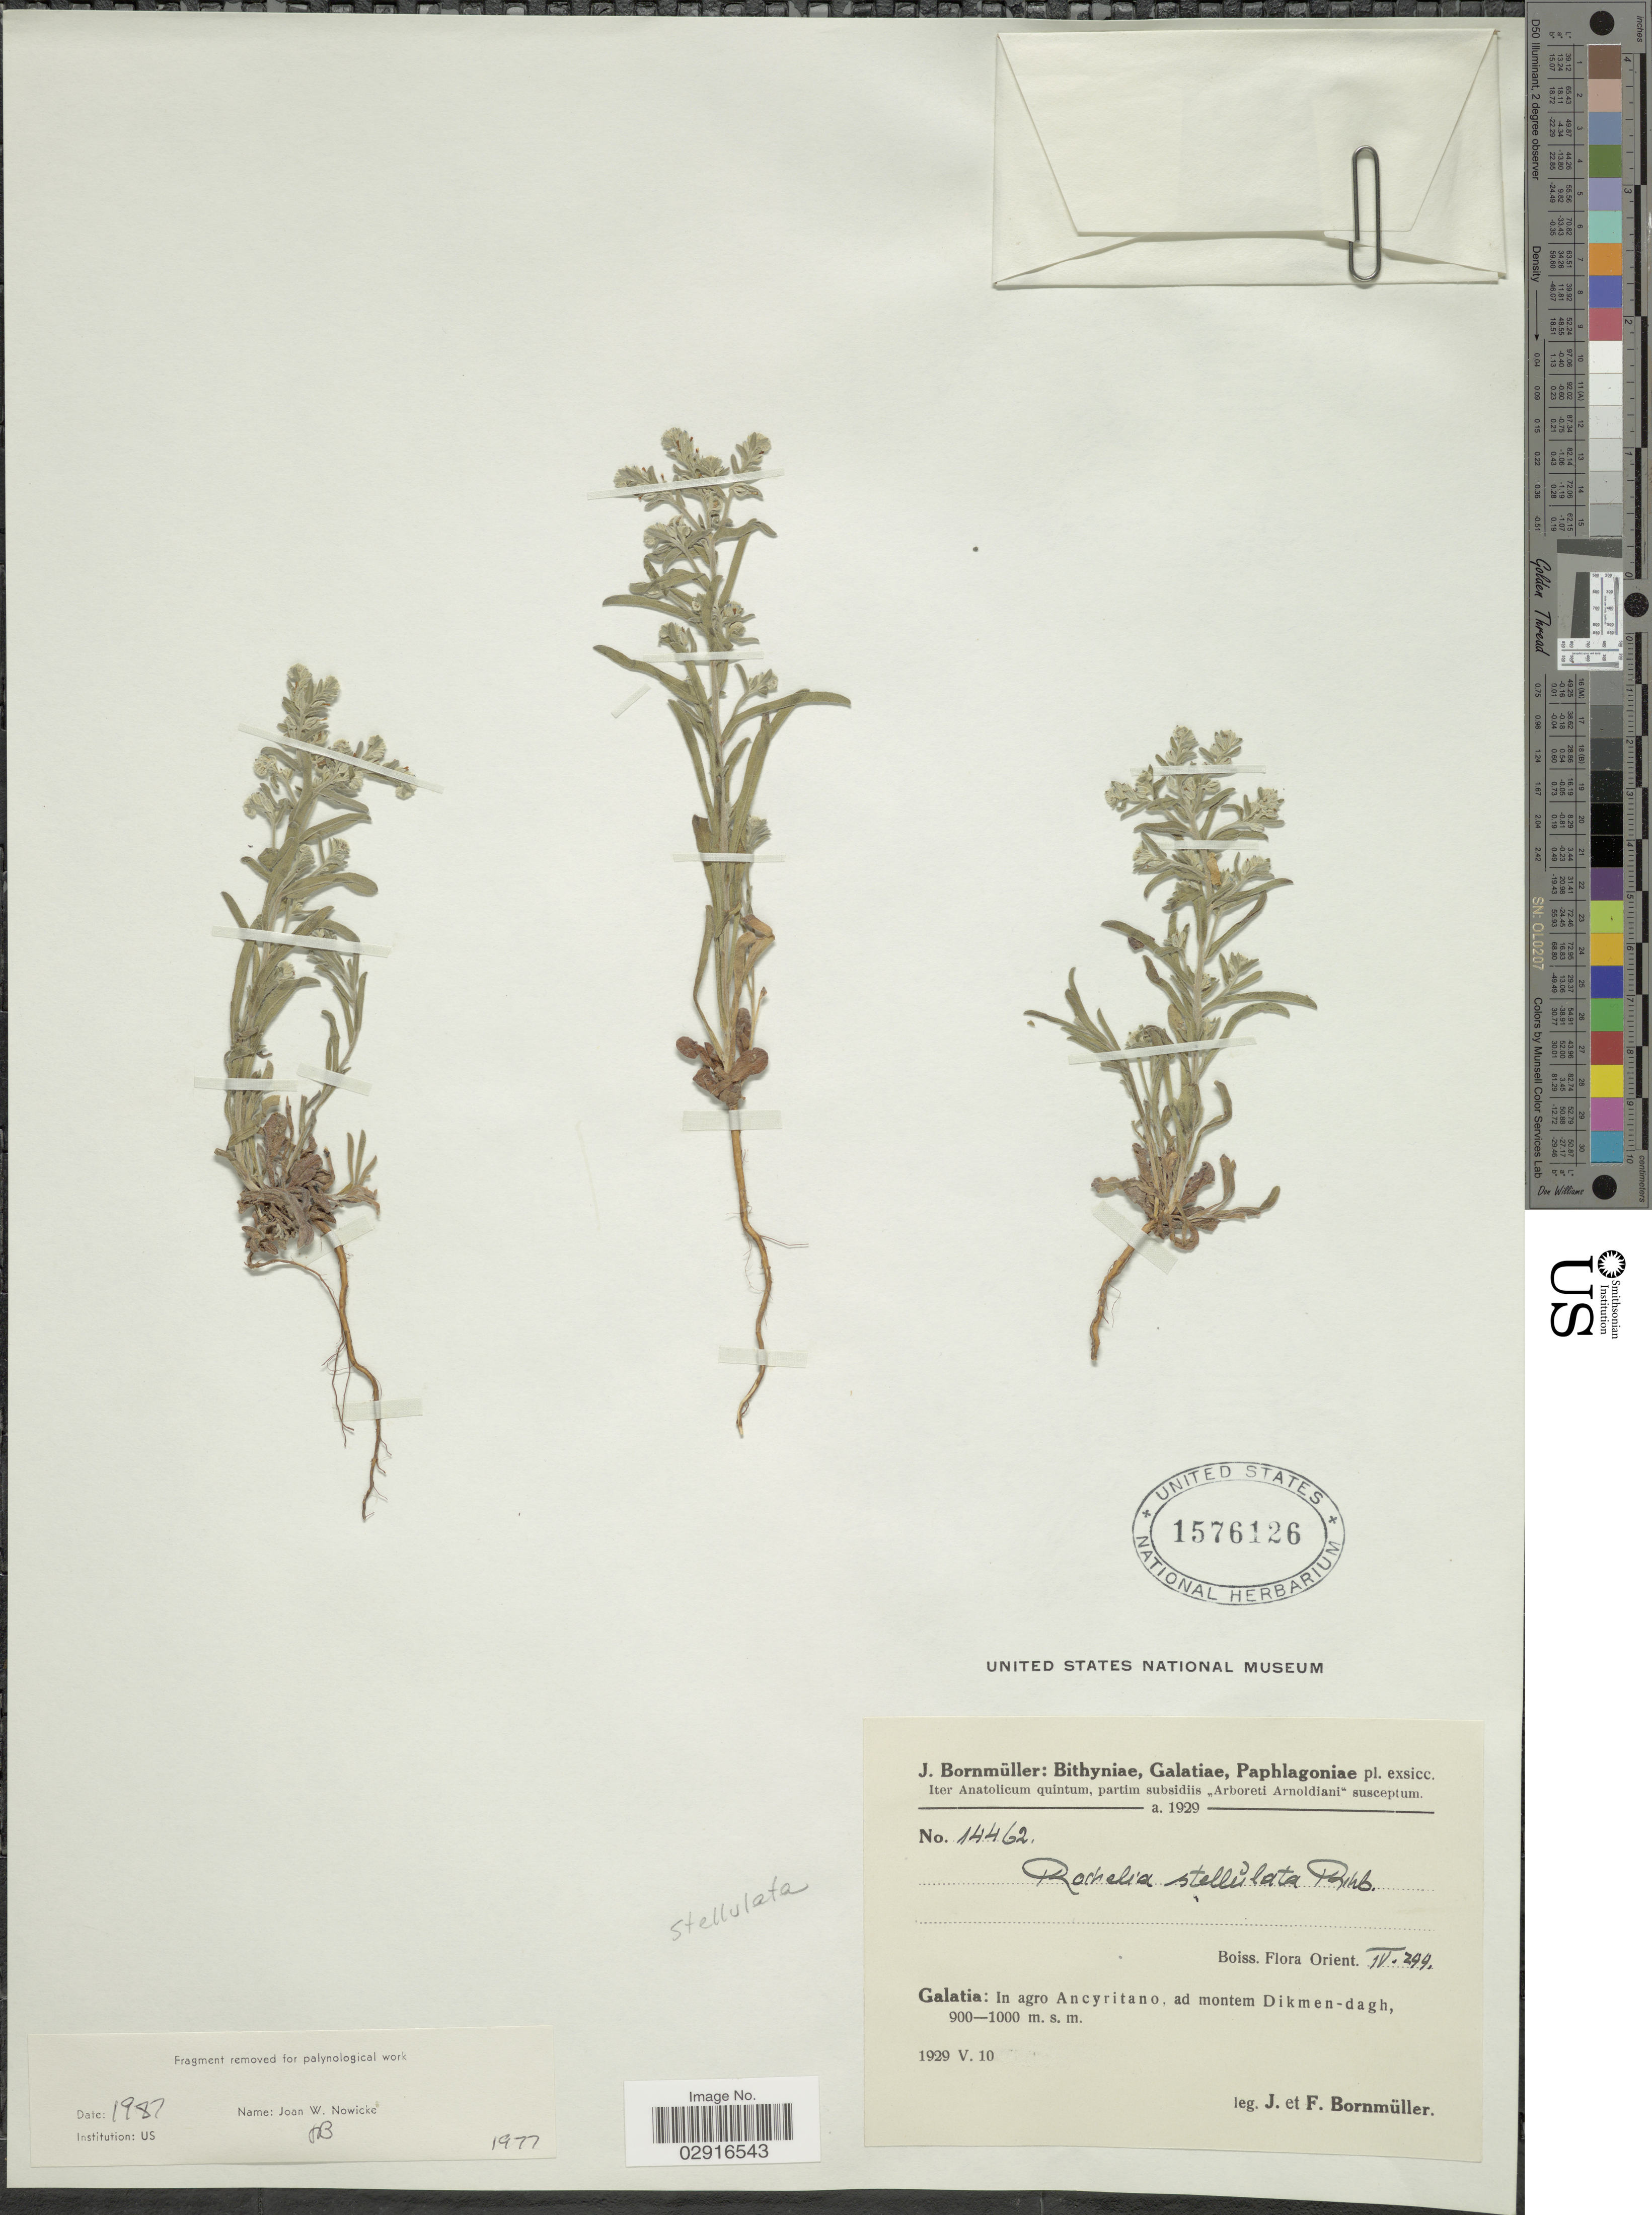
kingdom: Plantae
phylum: Tracheophyta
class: Magnoliopsida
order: Boraginales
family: Boraginaceae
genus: Rochelia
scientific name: Rochelia stellulata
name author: Rchb. f.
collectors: J. Bornmüller & F. Bornmüller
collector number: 14462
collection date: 1929-05-10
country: Romania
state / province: Galati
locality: Galati: In agro Ancyritano, ad montem Dikmen-dagh.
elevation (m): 900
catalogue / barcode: US 1576126